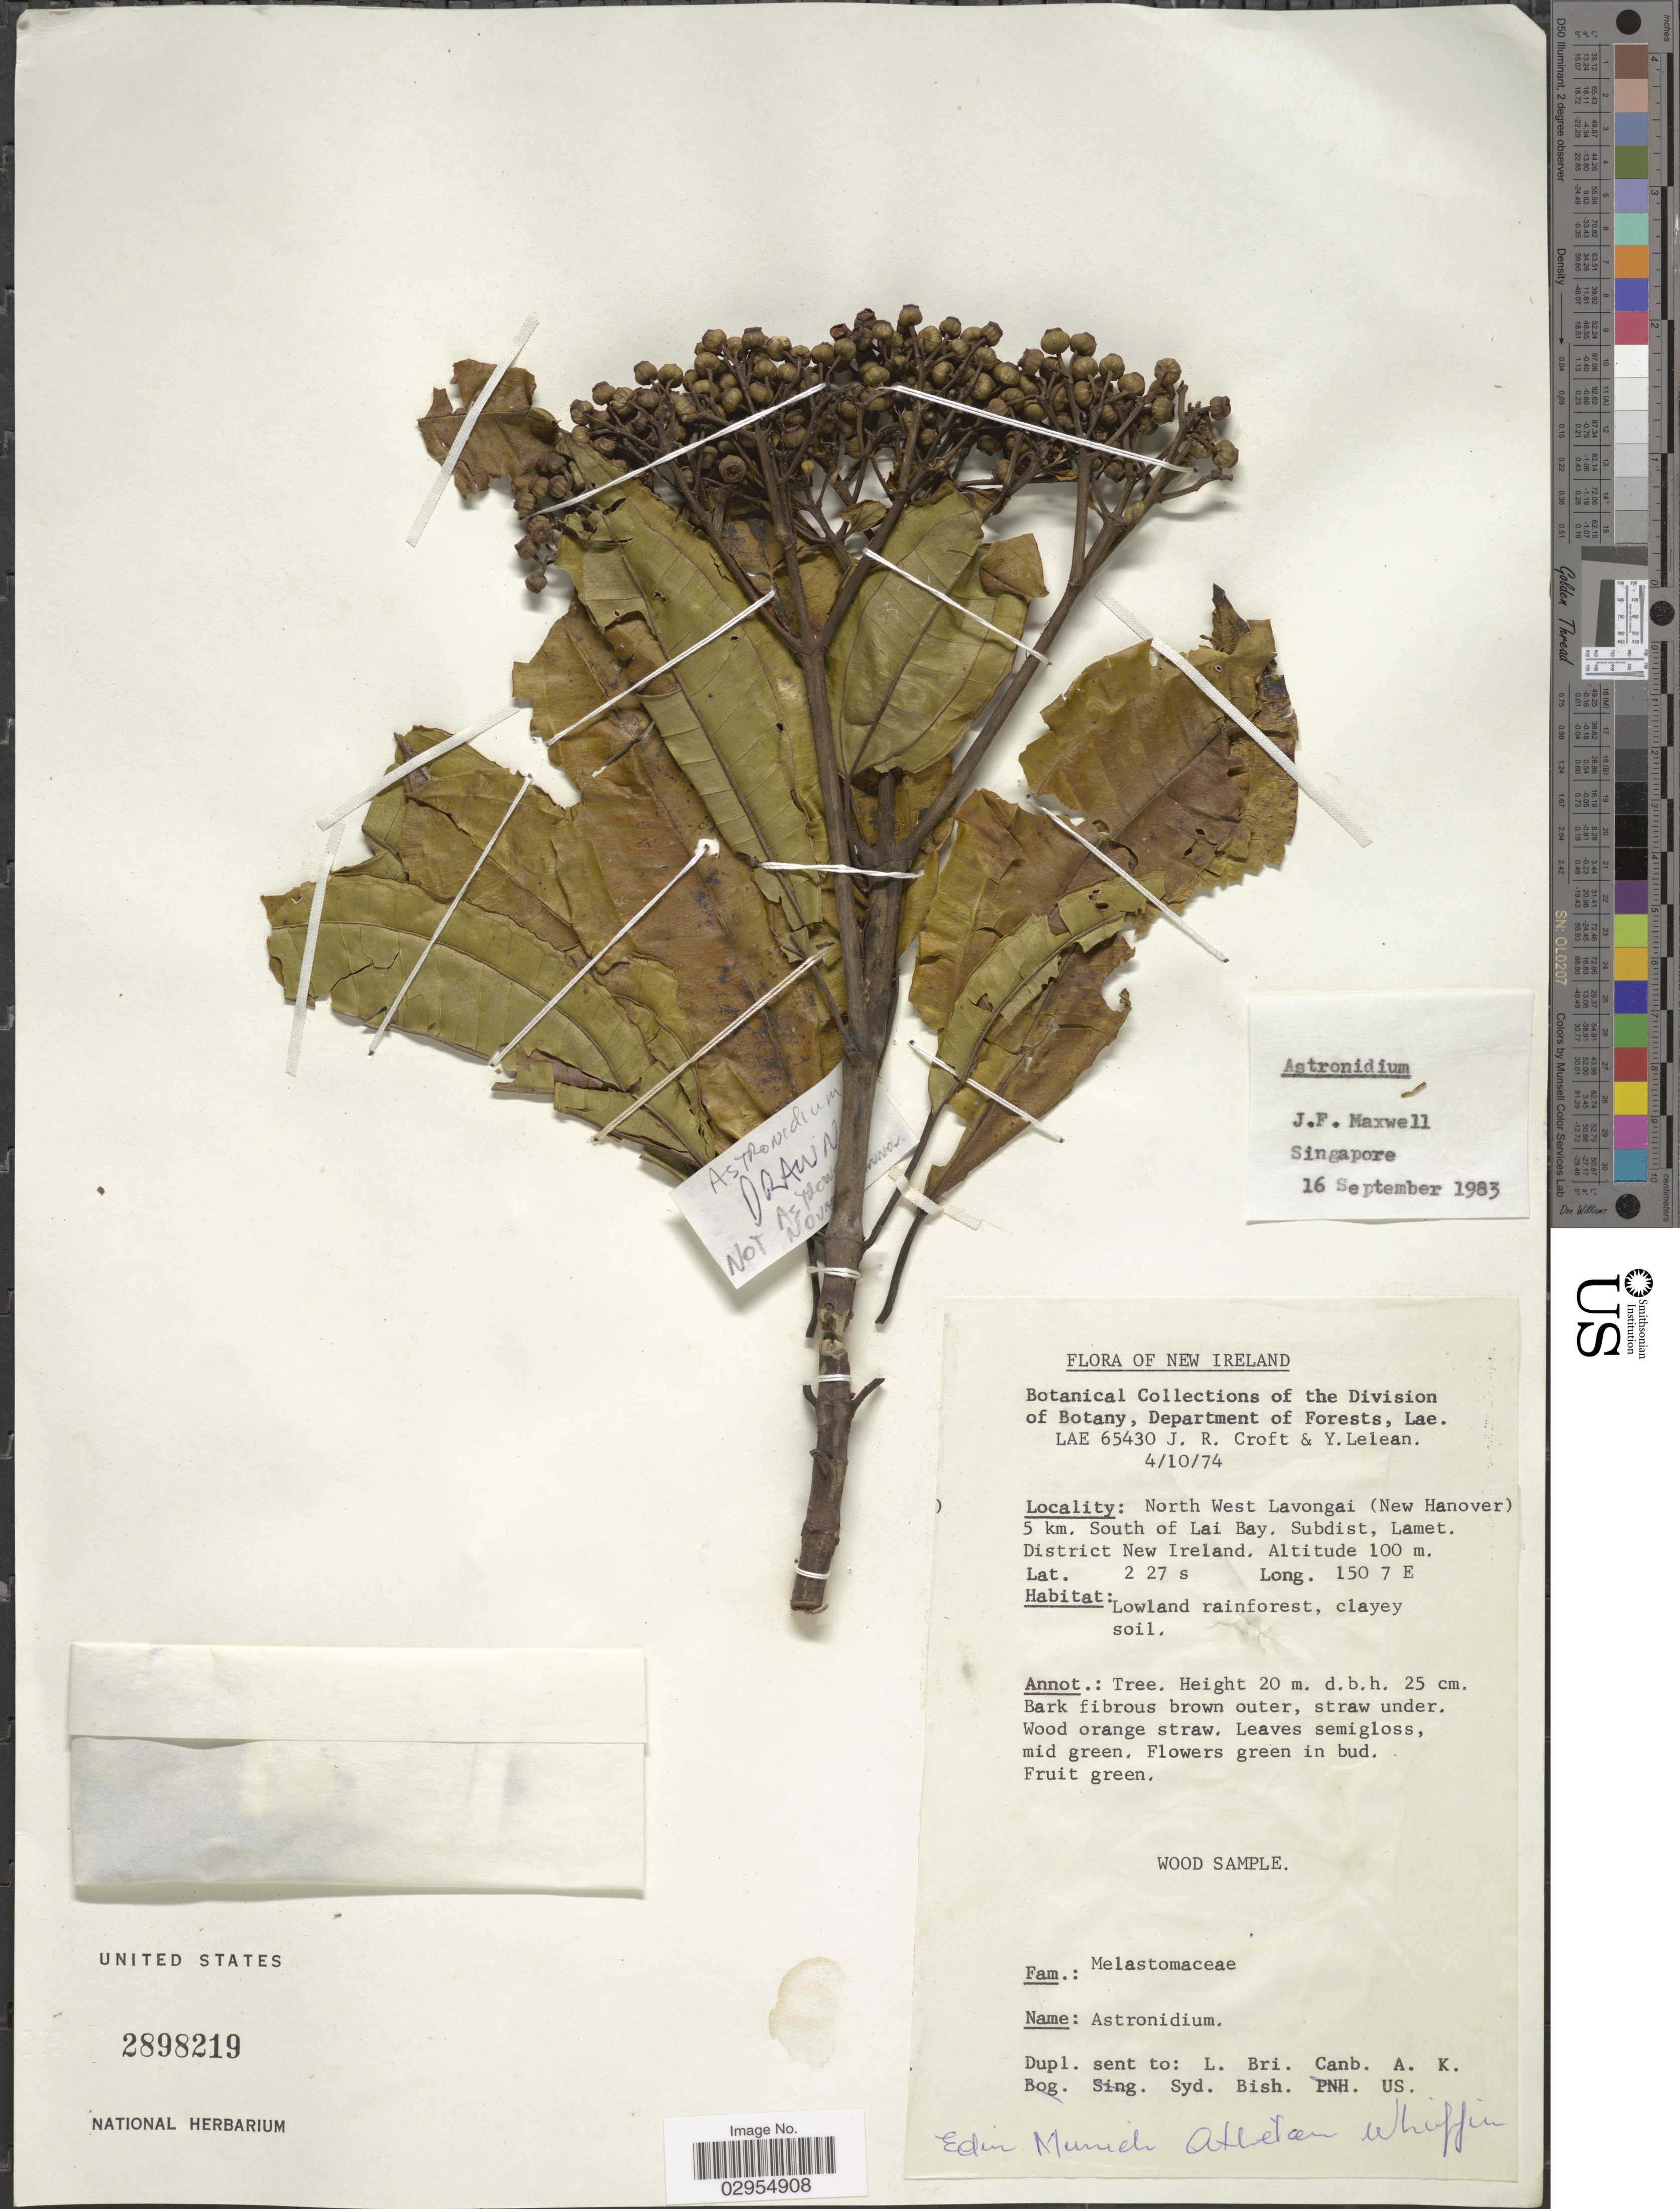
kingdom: Plantae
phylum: Tracheophyta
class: Magnoliopsida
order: Myrtales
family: Melastomataceae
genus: Astronidium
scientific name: Astronidium sp.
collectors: J. R. Croft & Y. Lelean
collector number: LAE 65430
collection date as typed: Transcribed d/m/y: 4/10/74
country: Papua New Guinea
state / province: New Ireland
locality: North West Lavongai (New Hanover) 5 km. South of Lai Bay. Subdist, Lamet. District New Ireland.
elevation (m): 100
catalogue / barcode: US 2898219